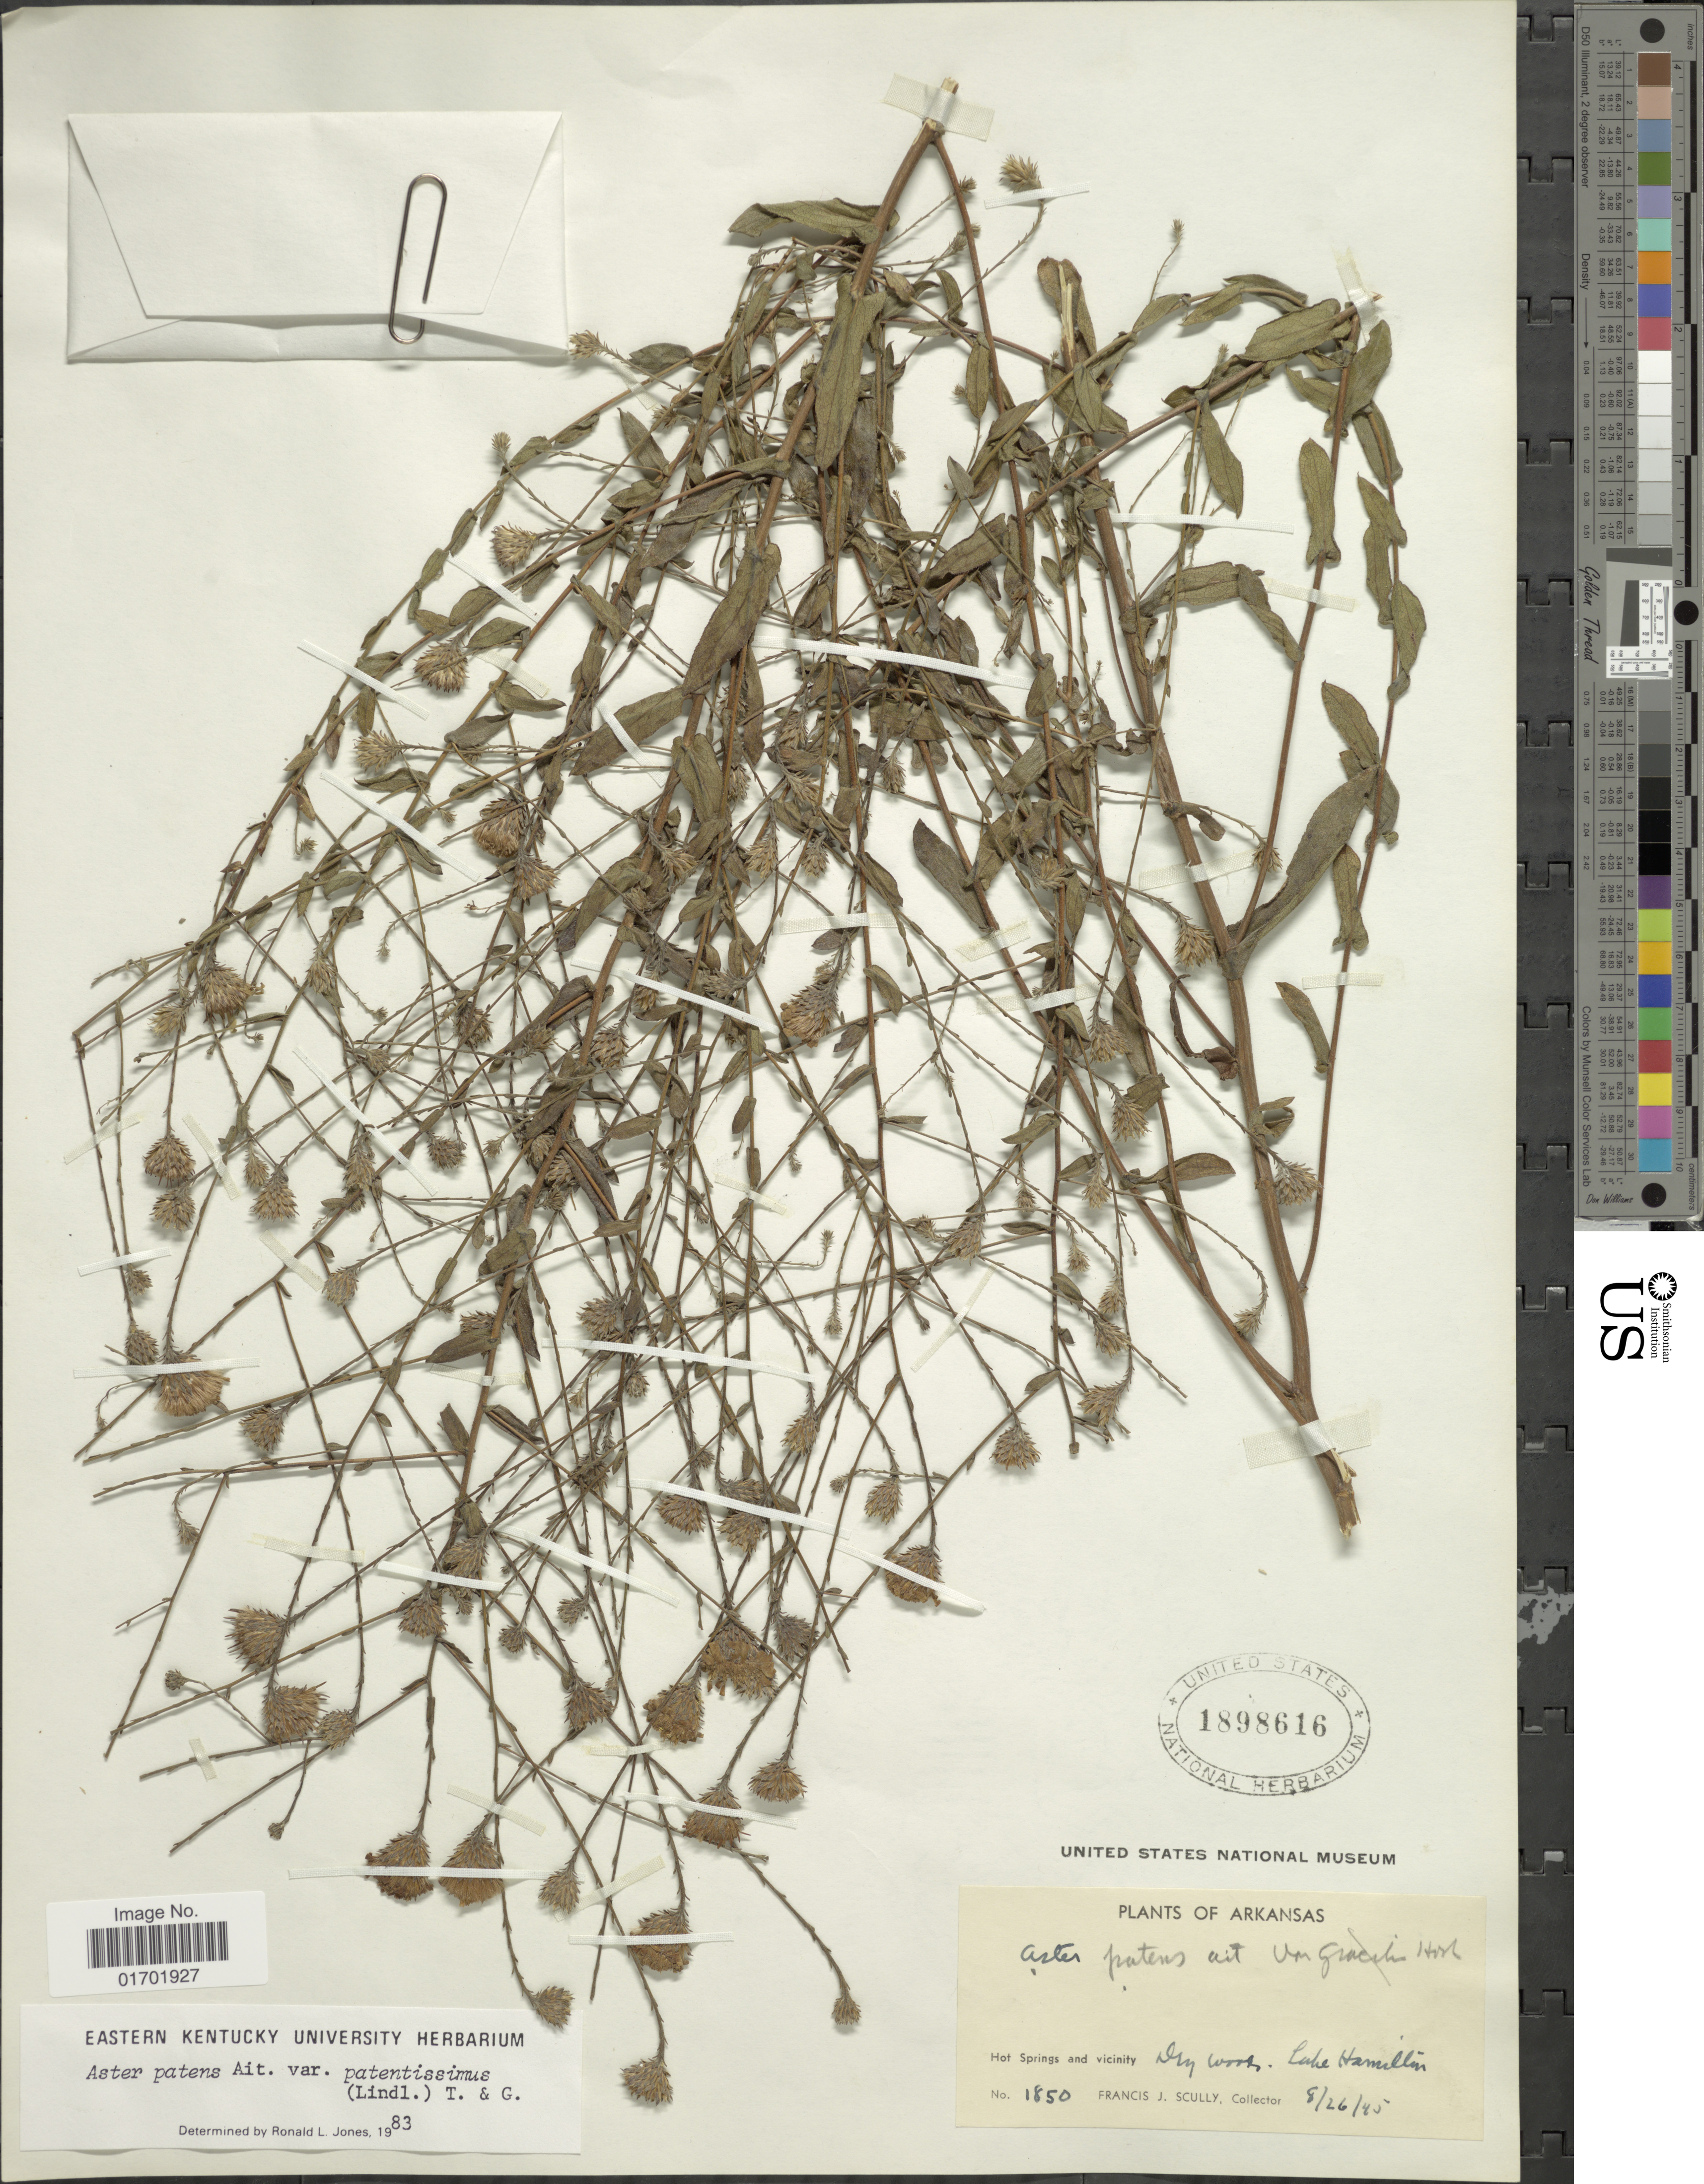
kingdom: Plantae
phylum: Tracheophyta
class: Magnoliopsida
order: Asterales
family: Asteraceae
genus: Symphyotrichum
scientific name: Symphyotrichum patens var. patentissimum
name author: (Lindl.) G.L. Nesom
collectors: F. J. Scully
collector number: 1850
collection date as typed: Transcribed d/m/y: 26/8/45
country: United States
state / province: Arkansas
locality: Hot Springs and vicinity, Lake Hamilton.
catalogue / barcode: US 1898616